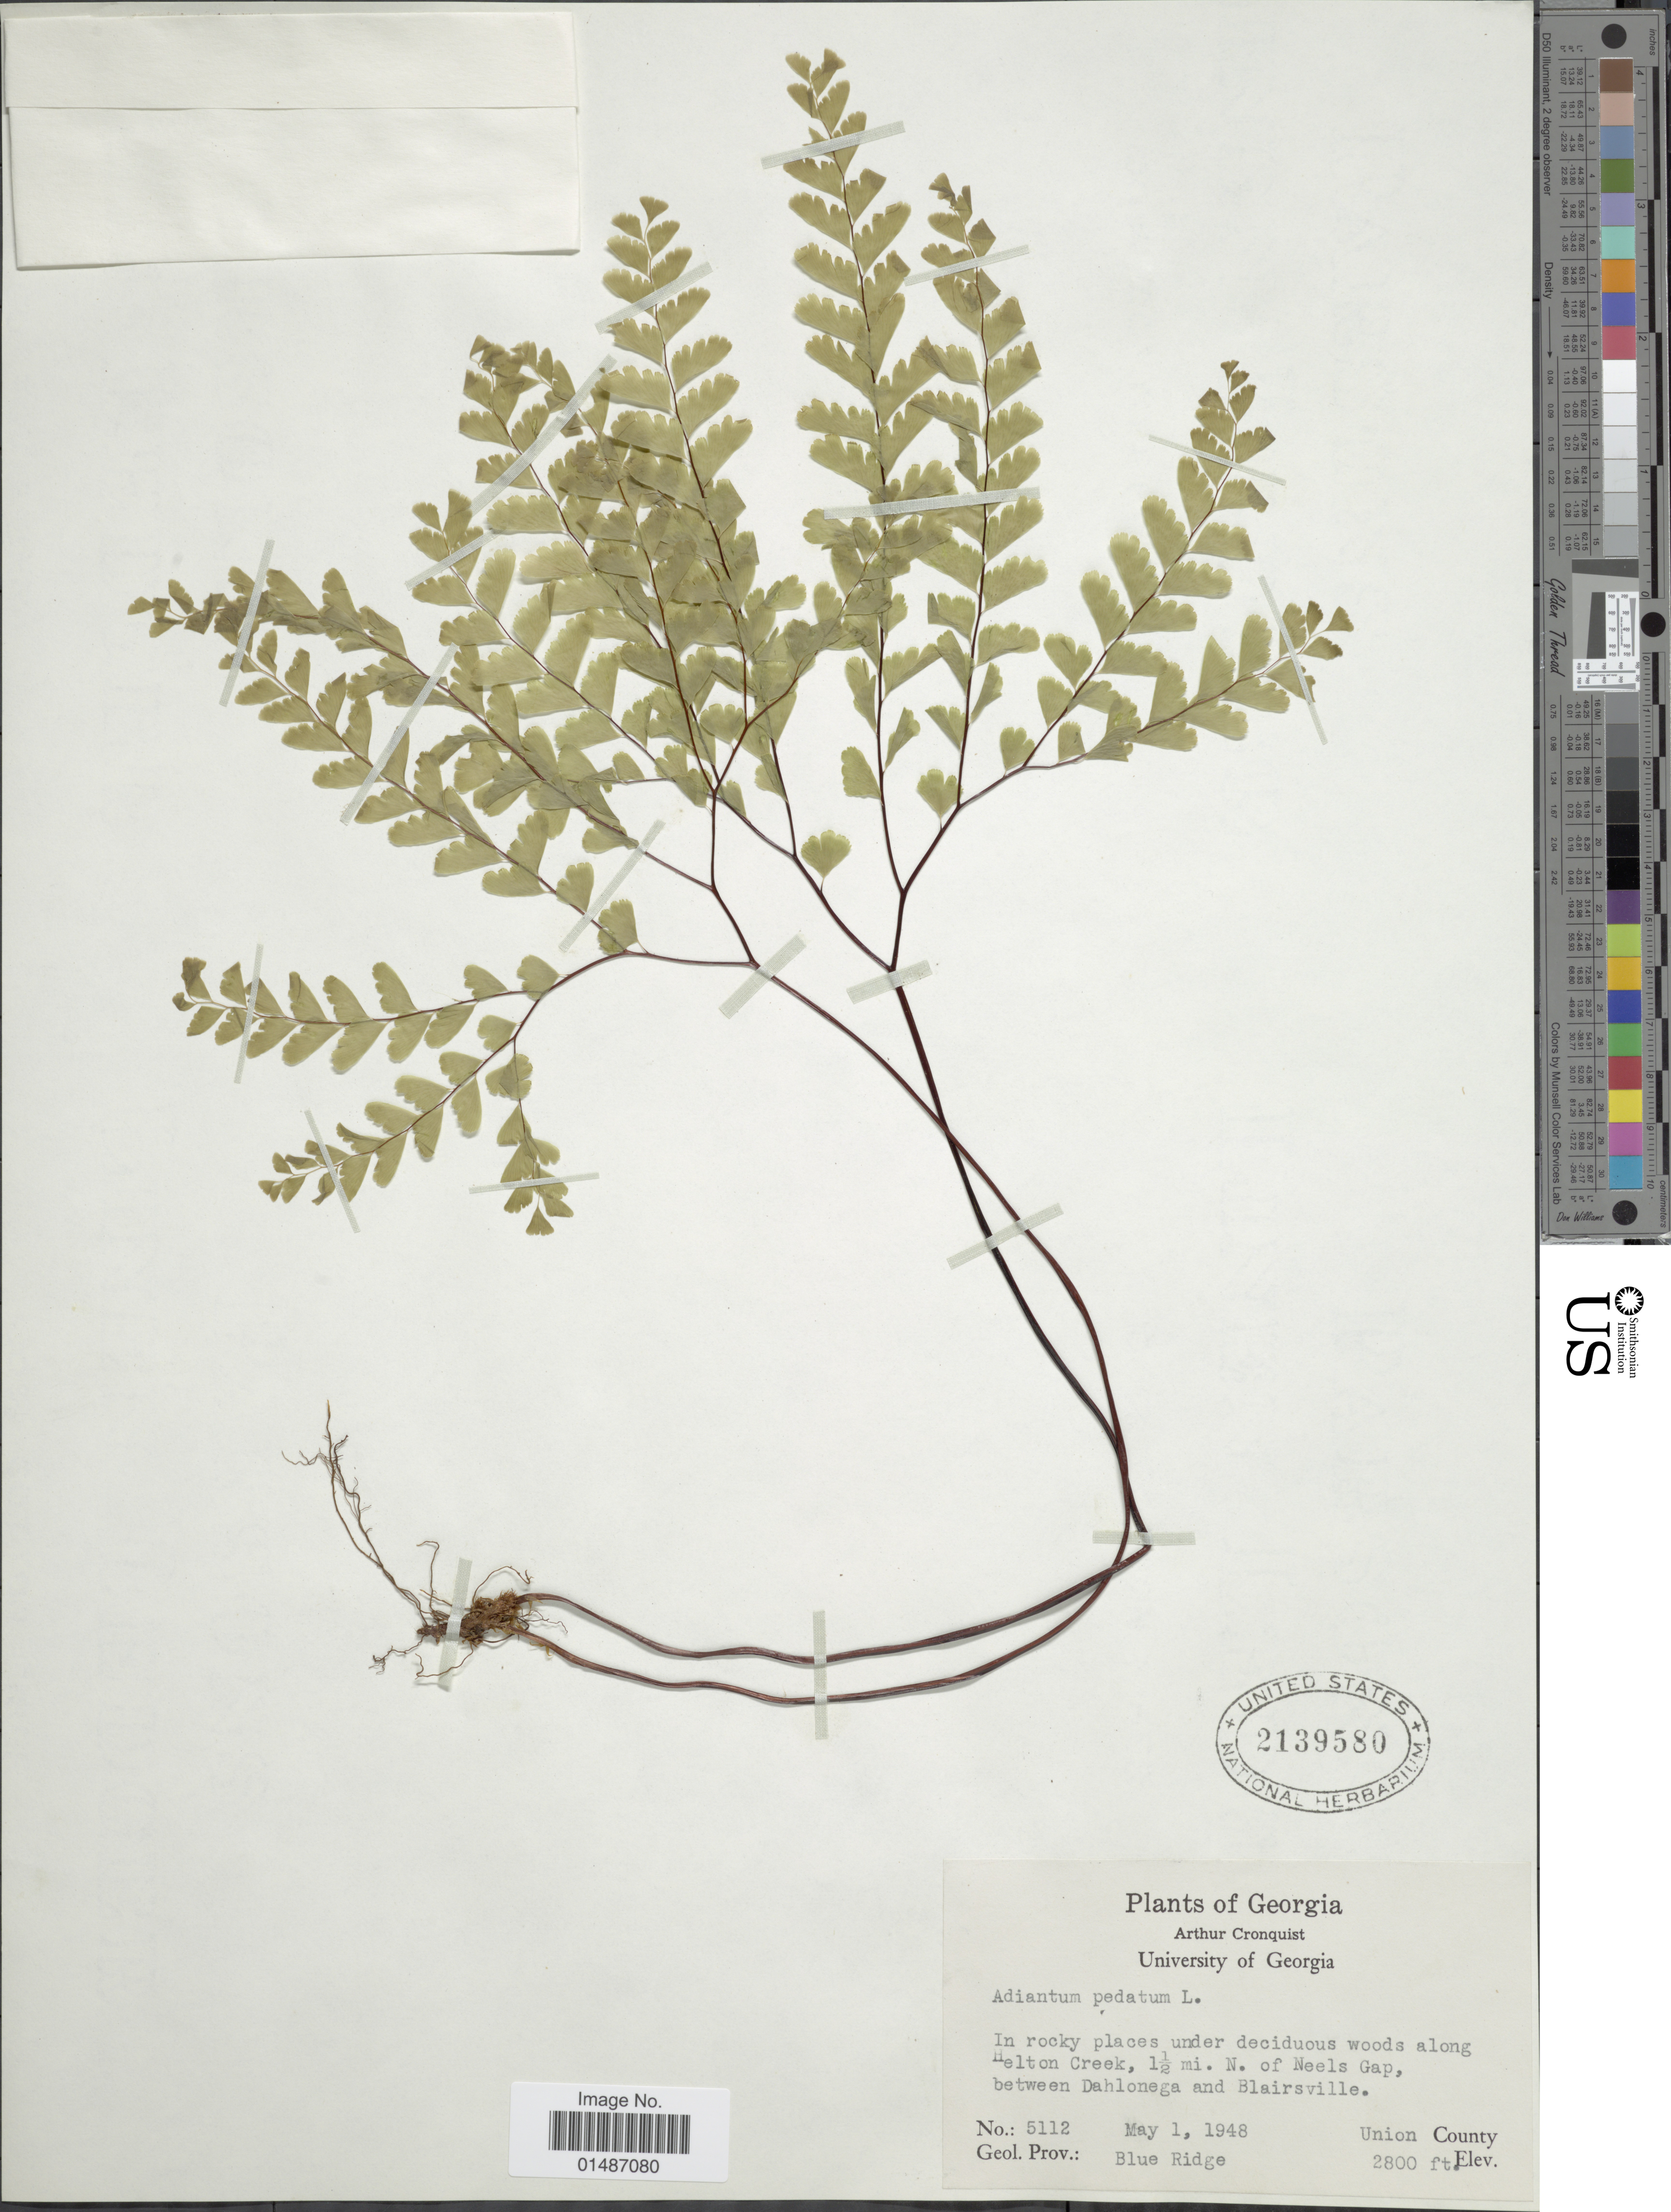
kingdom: Plantae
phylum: Tracheophyta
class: Polypodiopsida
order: Polypodiales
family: Pteridaceae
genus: Adiantum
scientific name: Adiantum pedatum var. pedatum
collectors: A. J. Cronquist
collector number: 5112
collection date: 1948-05-01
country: United States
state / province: Georgia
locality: In rocky places under deciduous woods along Helton Creek, 1½ mi. N. of Neels Gap, between Dahlonega and Blairsville, Union County. Geol. Prov.: Blue Ridge.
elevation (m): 853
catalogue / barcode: US 2139580